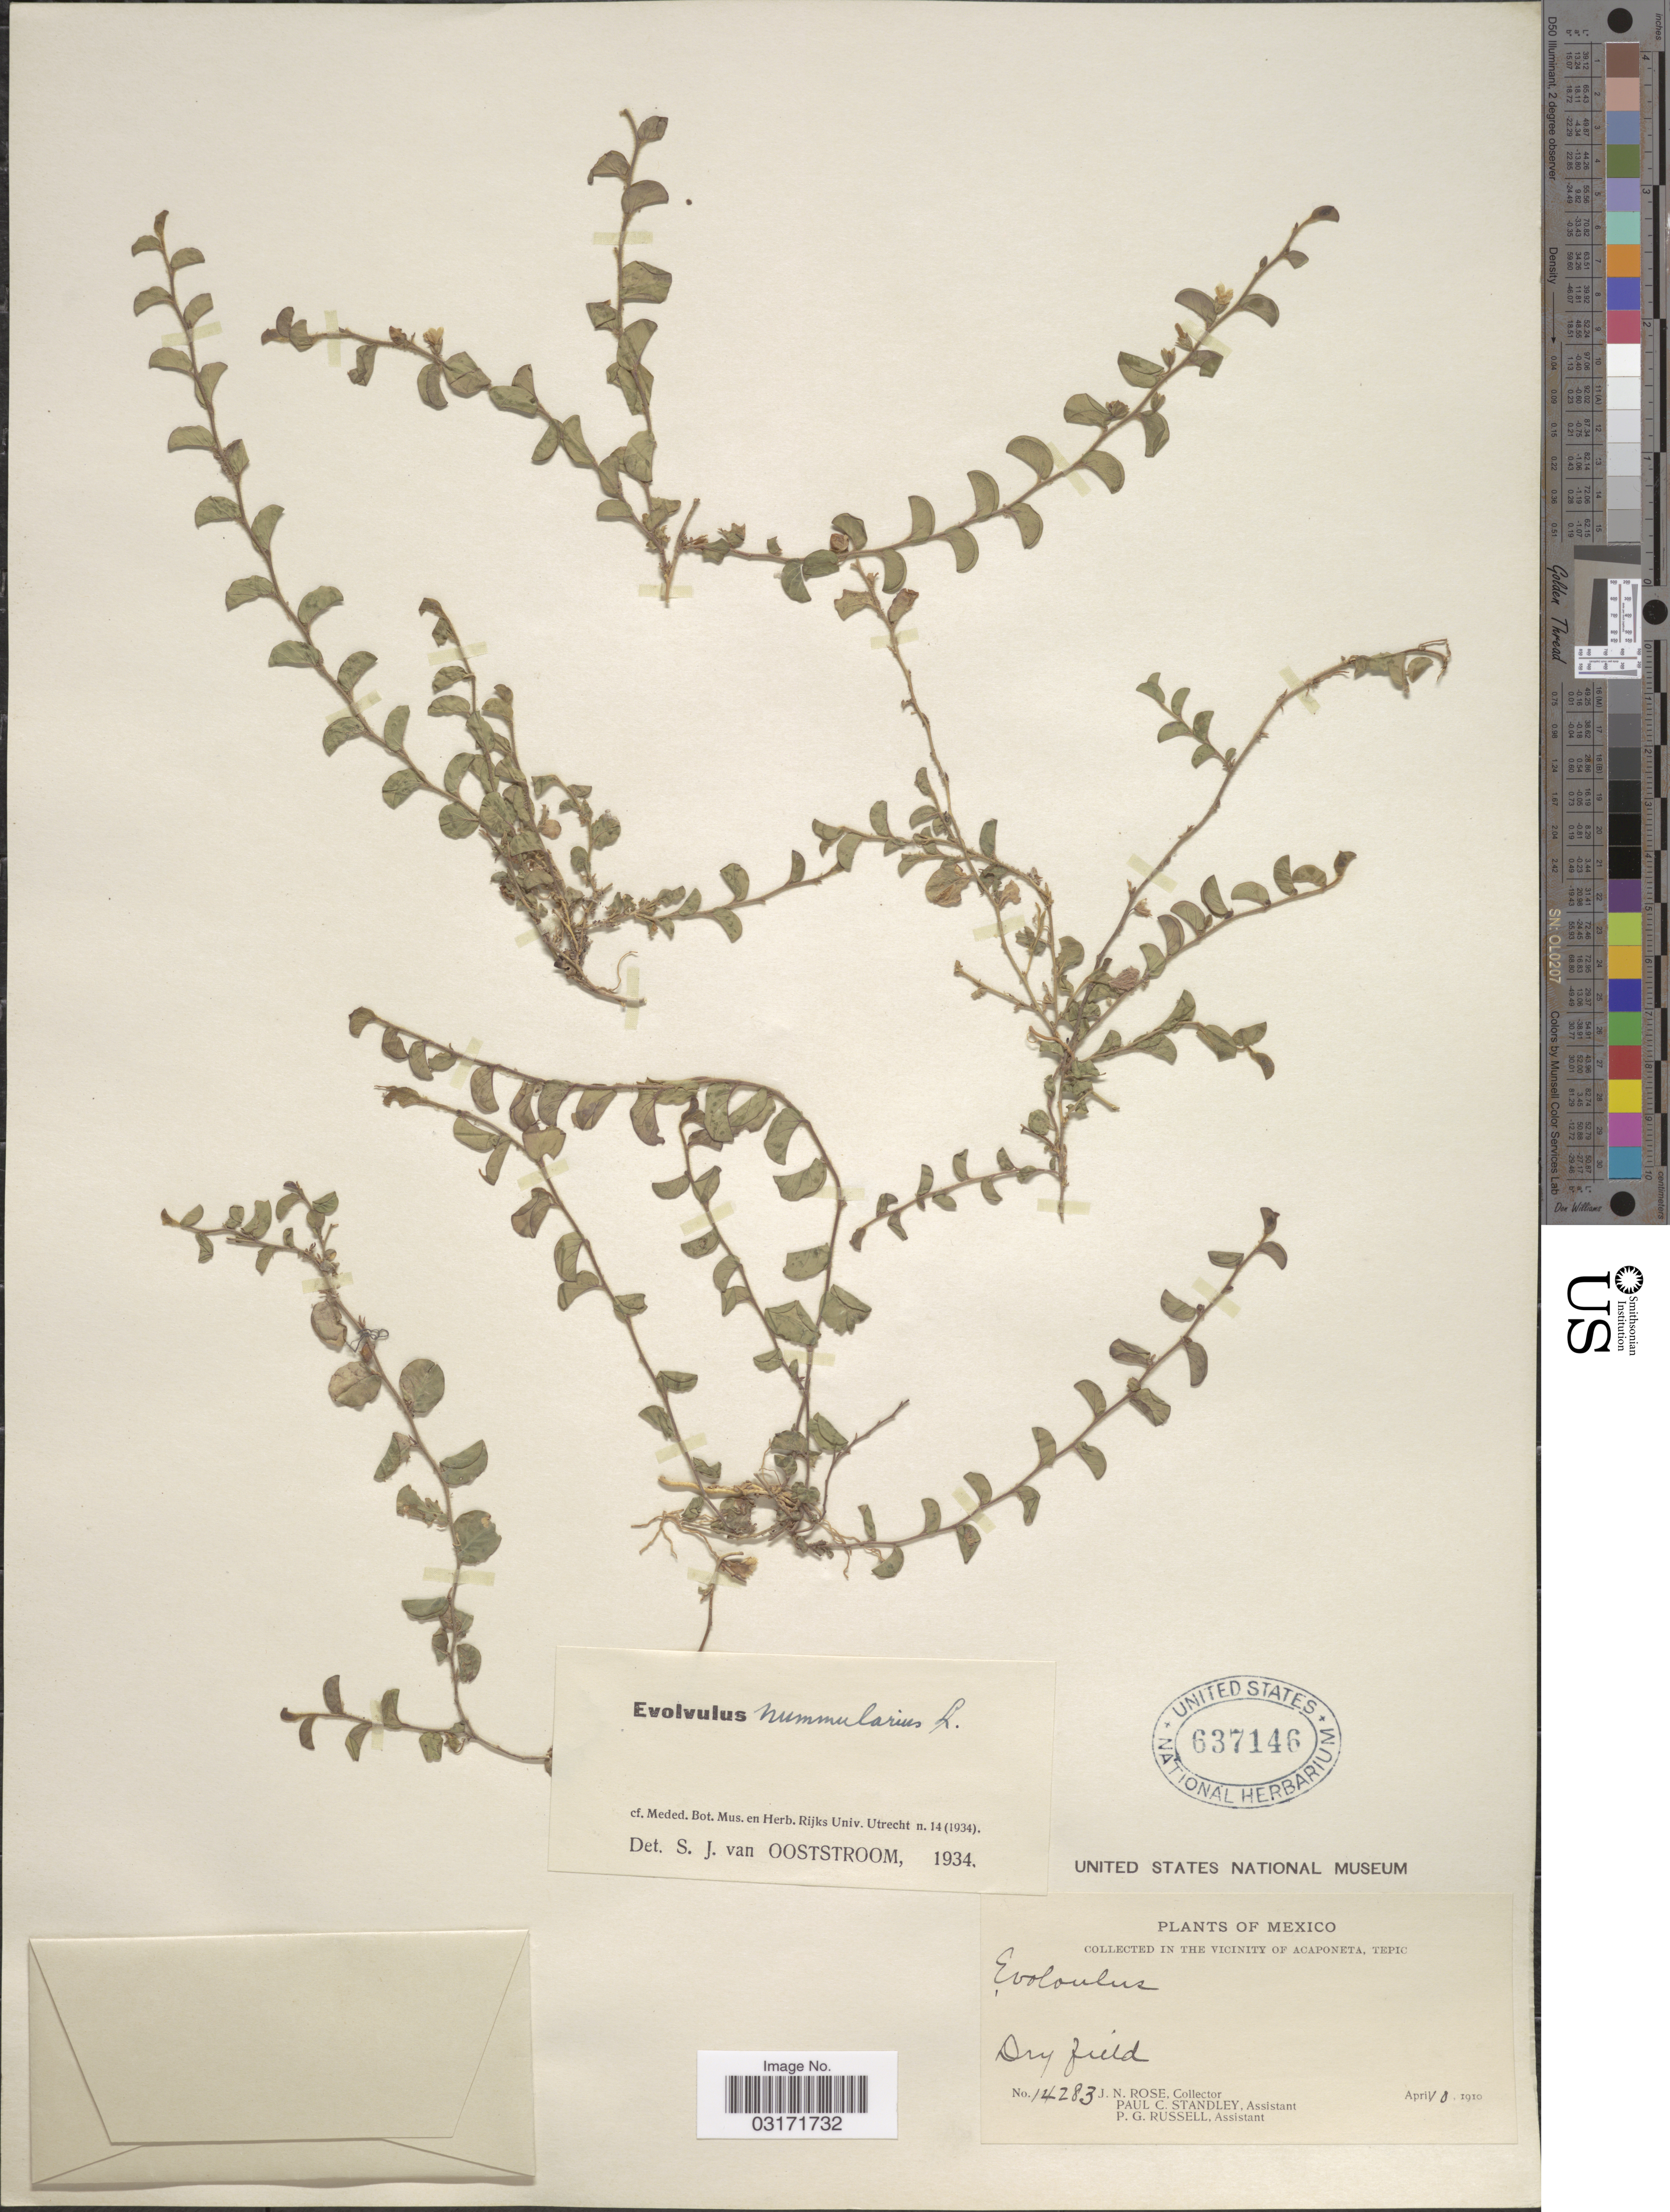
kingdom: Plantae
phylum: Tracheophyta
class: Magnoliopsida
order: Solanales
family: Convolvulaceae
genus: Evolvulus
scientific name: Evolvulus nummularius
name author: (L.) L.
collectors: J. N. Rose, P. C. Standley & P. G. Russell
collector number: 14283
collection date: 1910-04-10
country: Mexico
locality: In the vicinity of Acaponeta, Tepic.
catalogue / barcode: US 637146